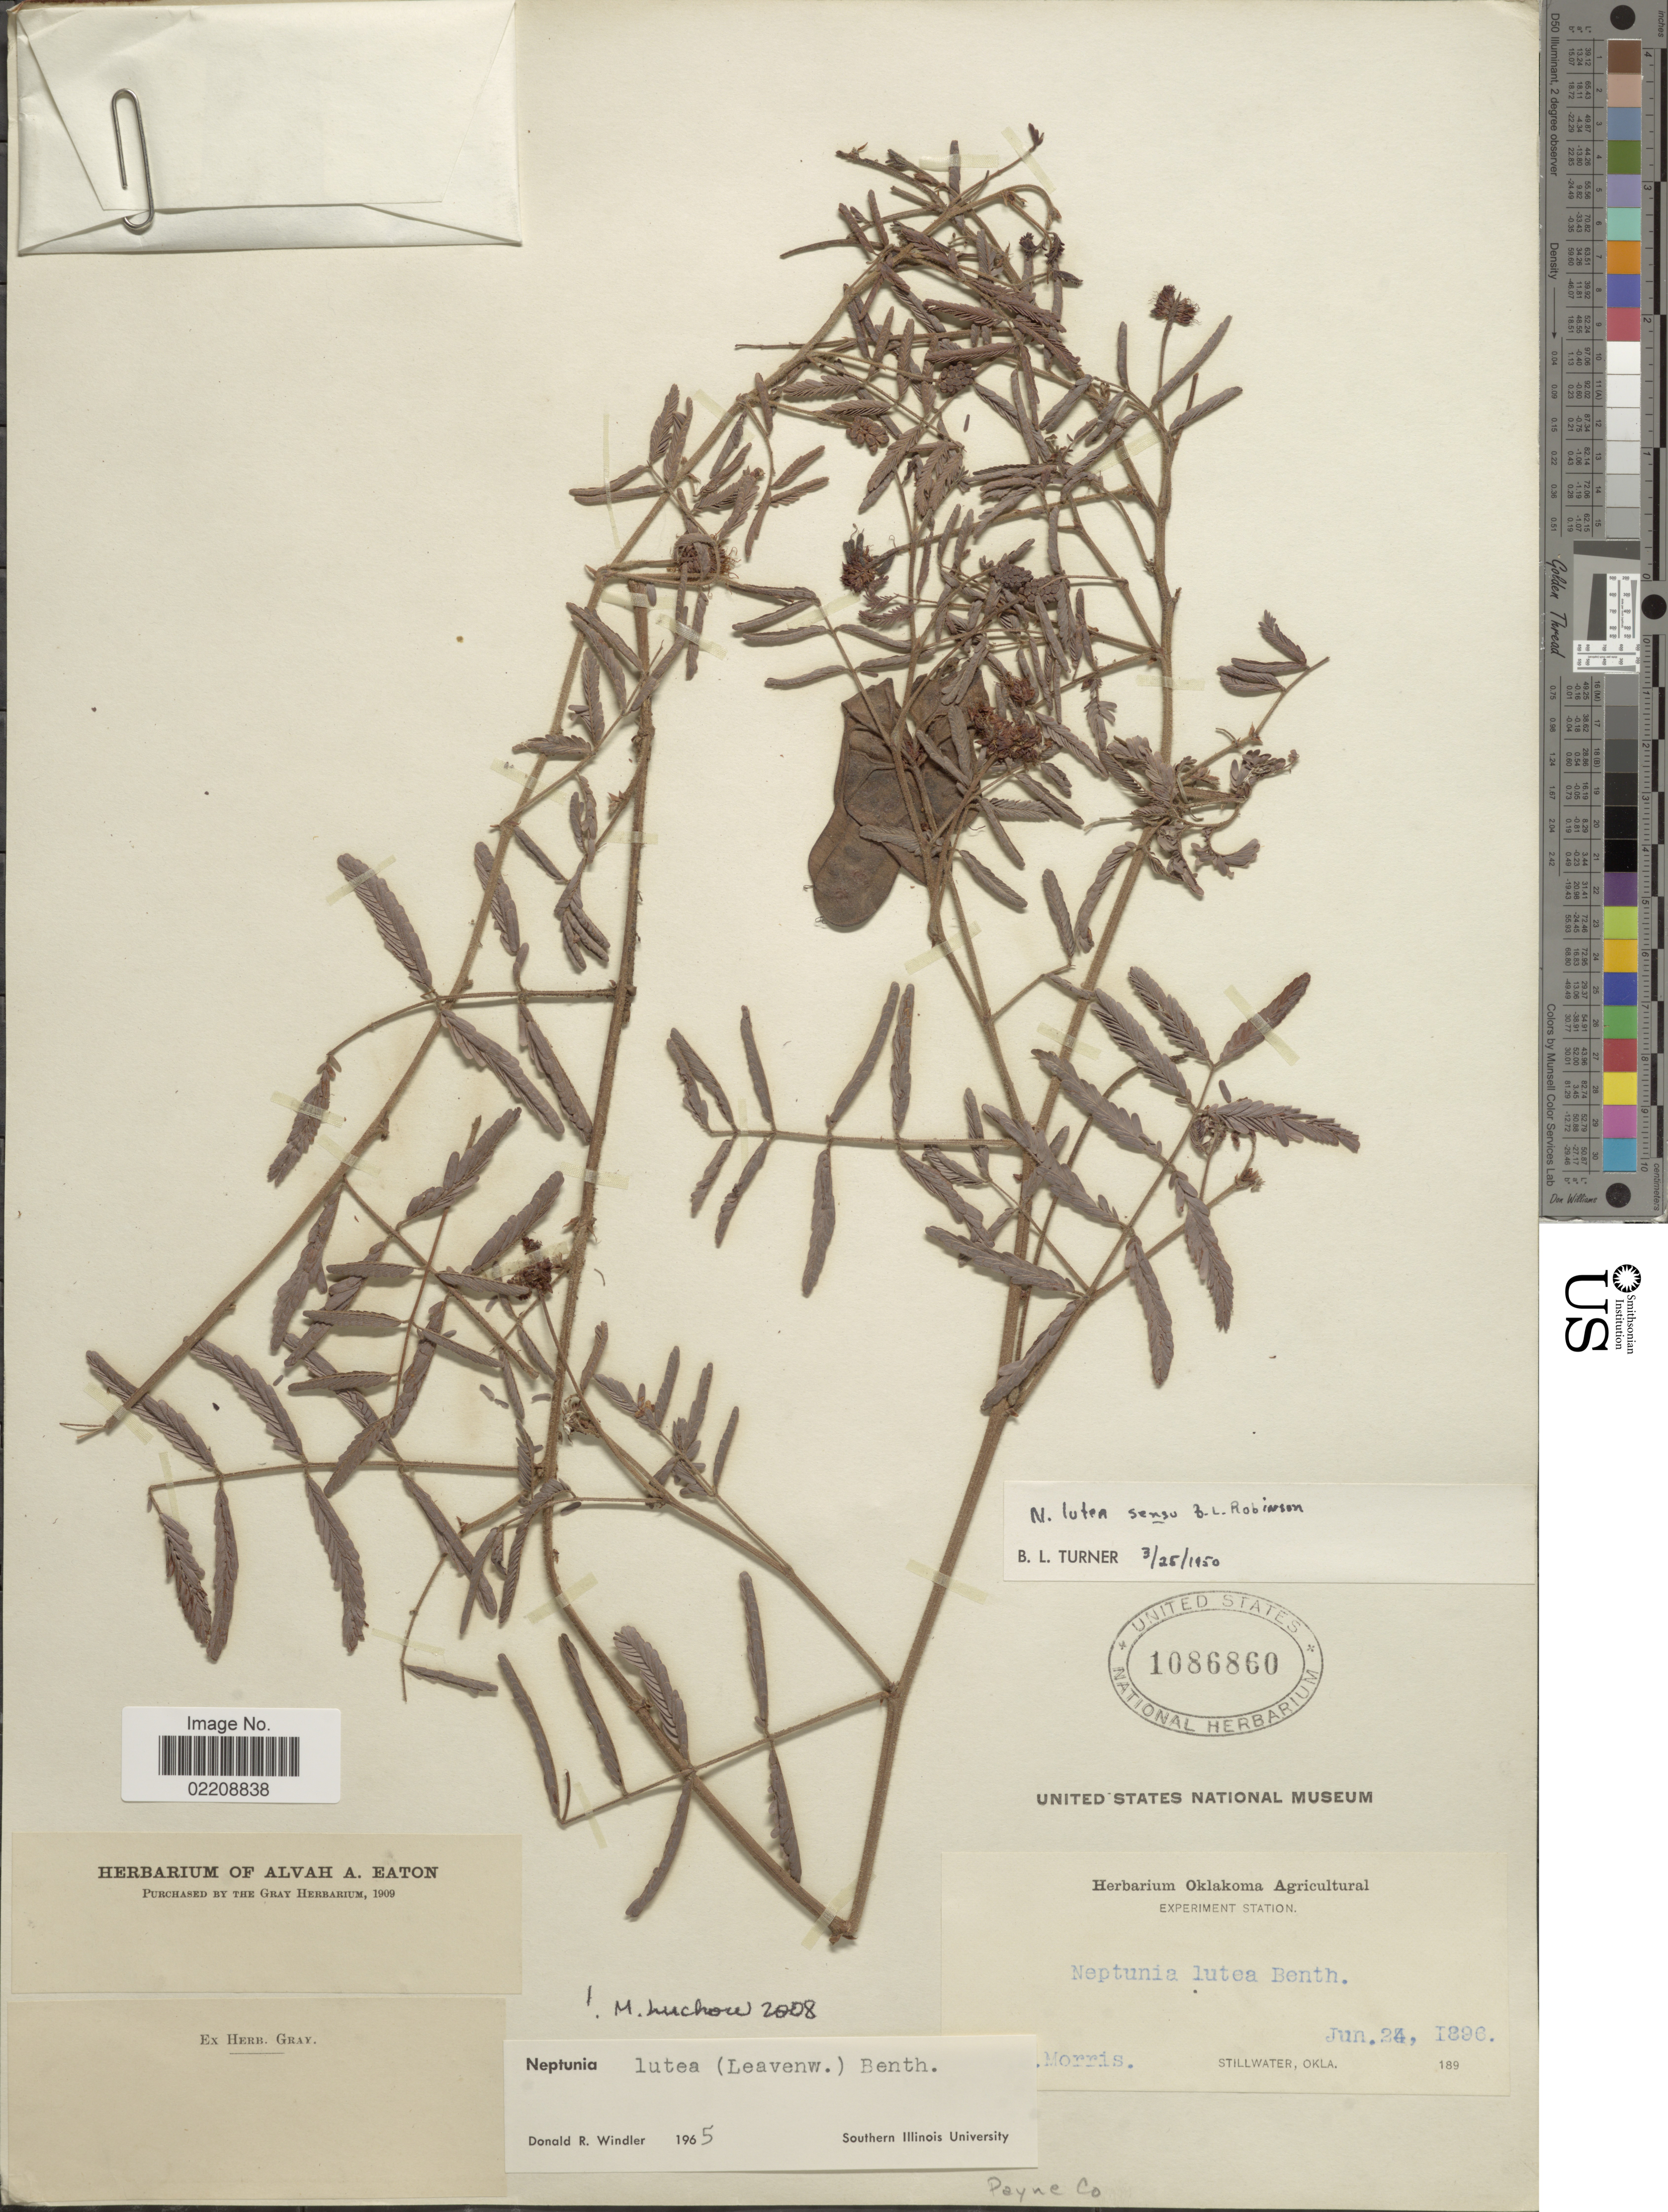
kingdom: Plantae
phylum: Tracheophyta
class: Magnoliopsida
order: Fabales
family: Fabaceae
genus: Neptunia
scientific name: Neptunia lutea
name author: (Leavenw.) Benth.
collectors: Morris, --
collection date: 1896-06-24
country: United States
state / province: Oklahoma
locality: Stillwater, Okla.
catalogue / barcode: US 1086860